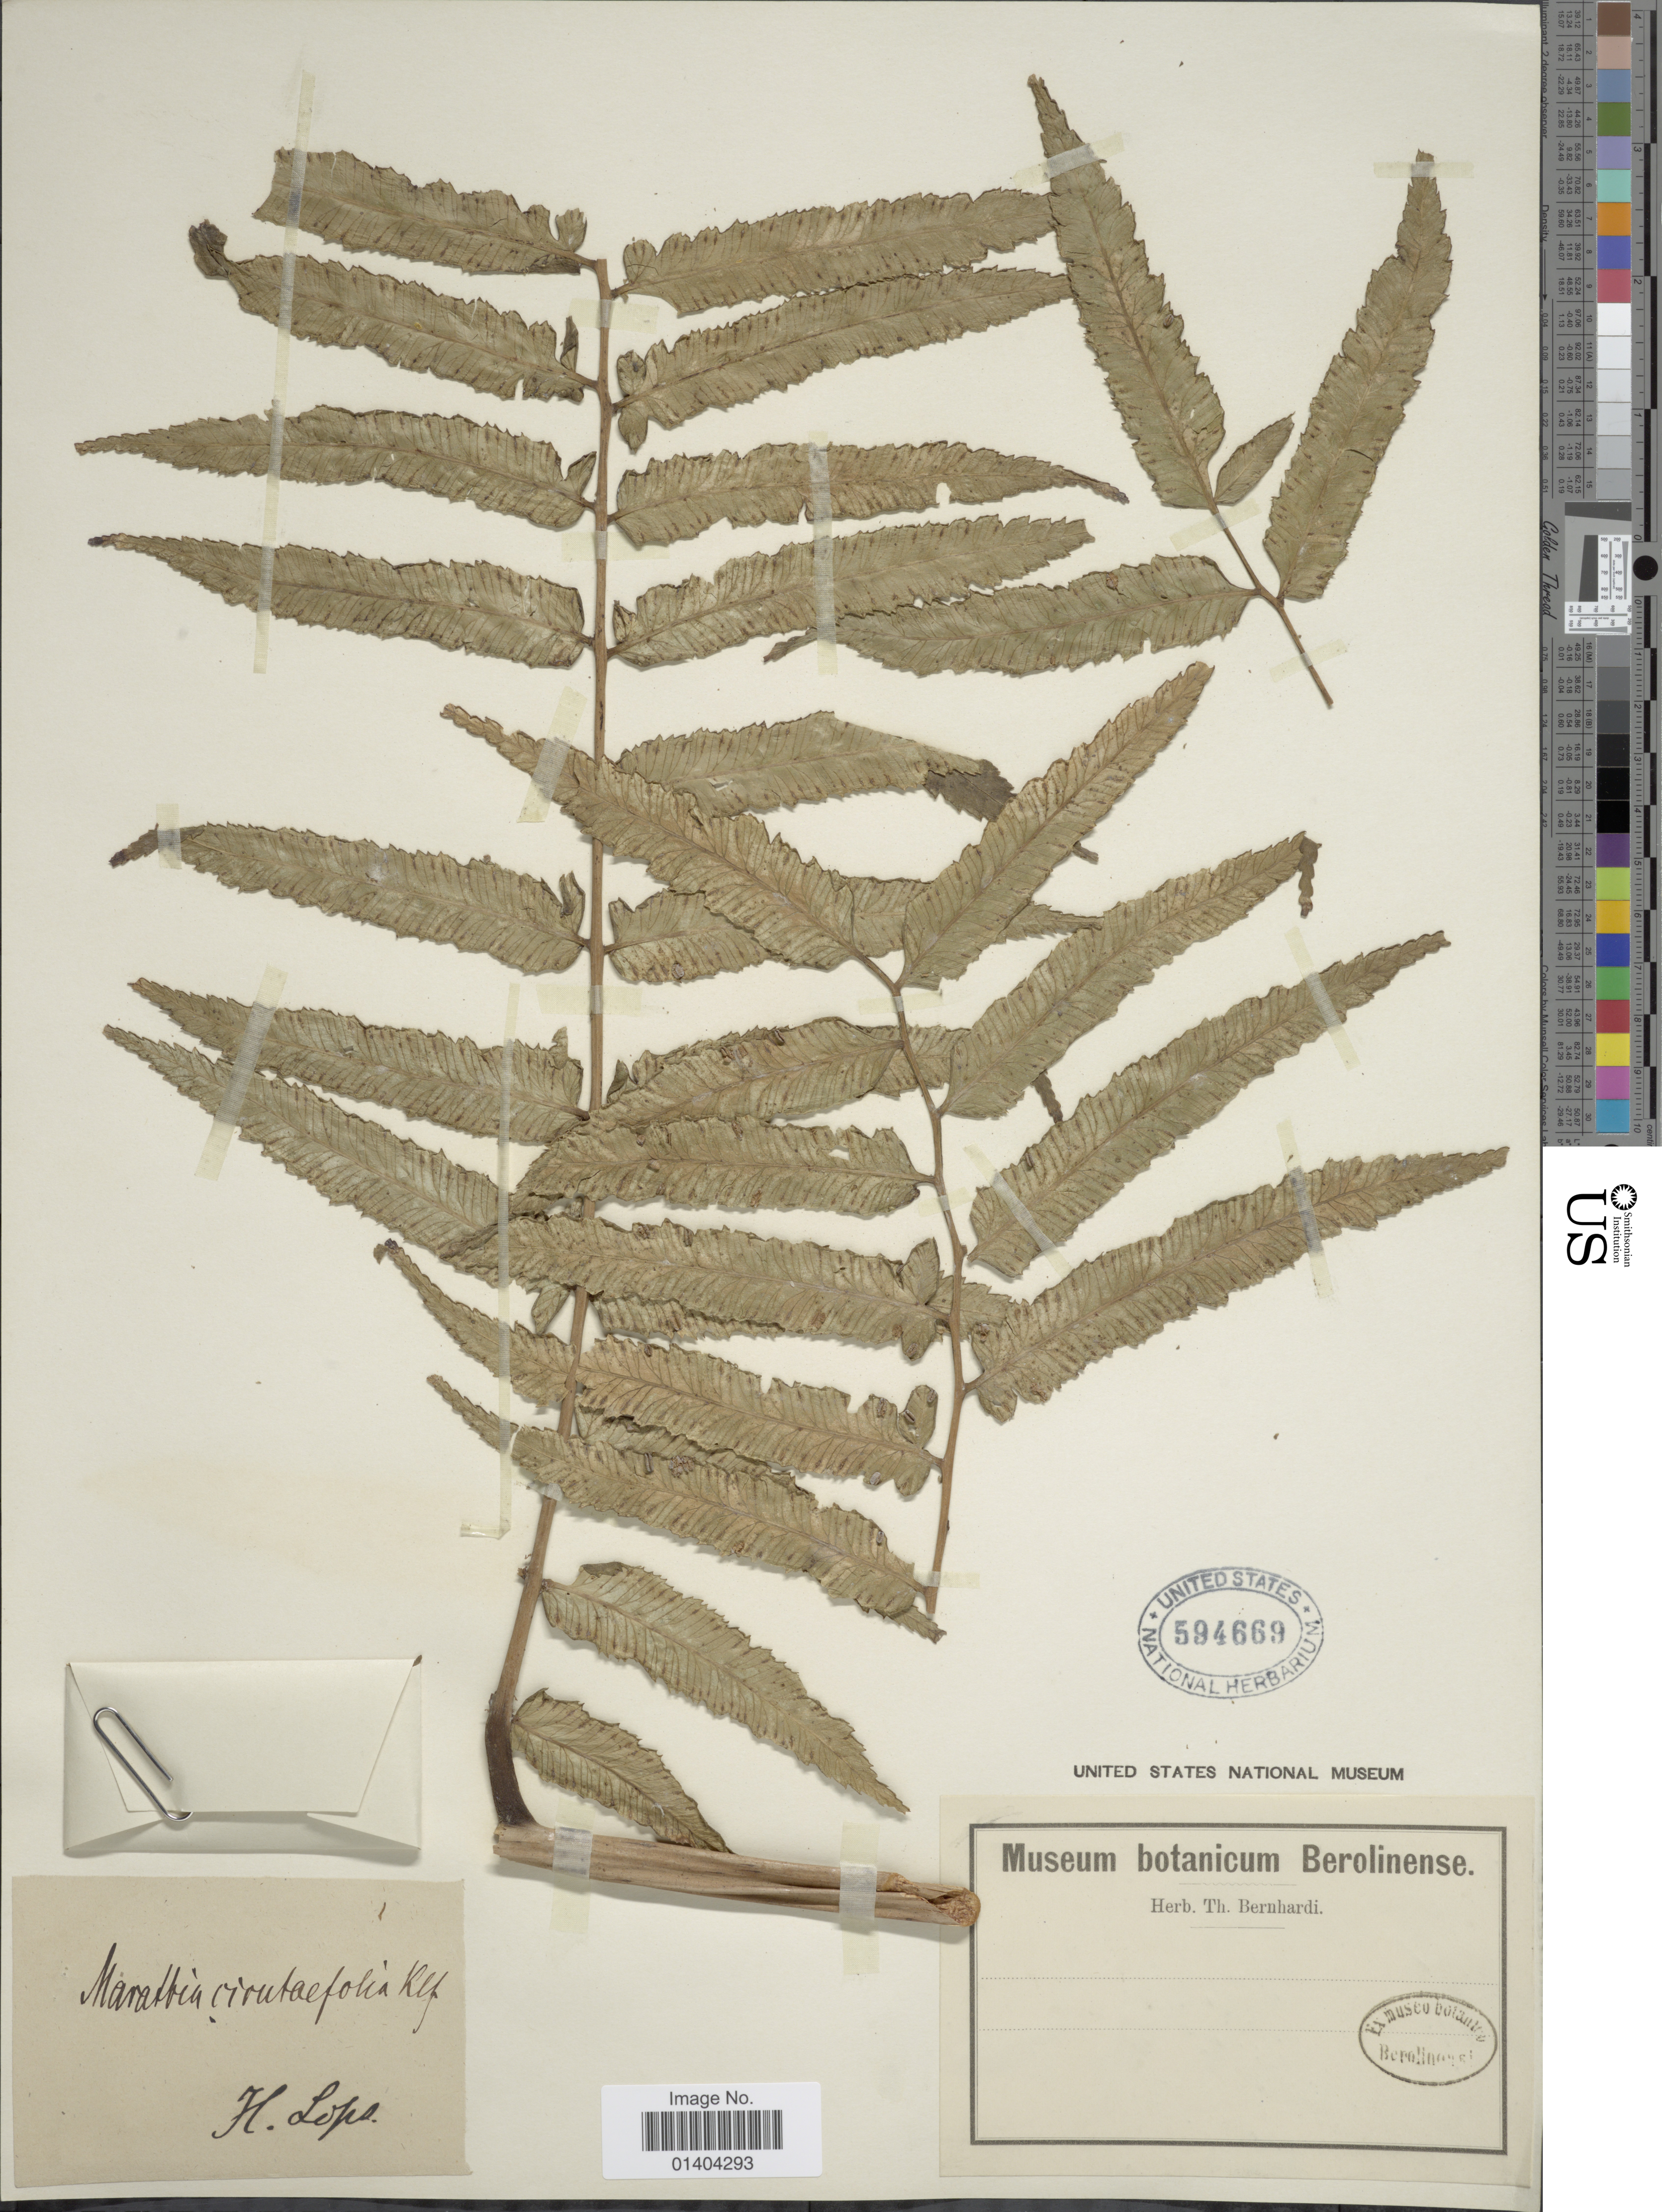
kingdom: Plantae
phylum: Tracheophyta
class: Polypodiopsida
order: Marattiales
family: Marattiaceae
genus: Marattia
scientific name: Marattia cicutifolia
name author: Kaulf.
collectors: T. Bernhardi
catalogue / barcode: US 594669